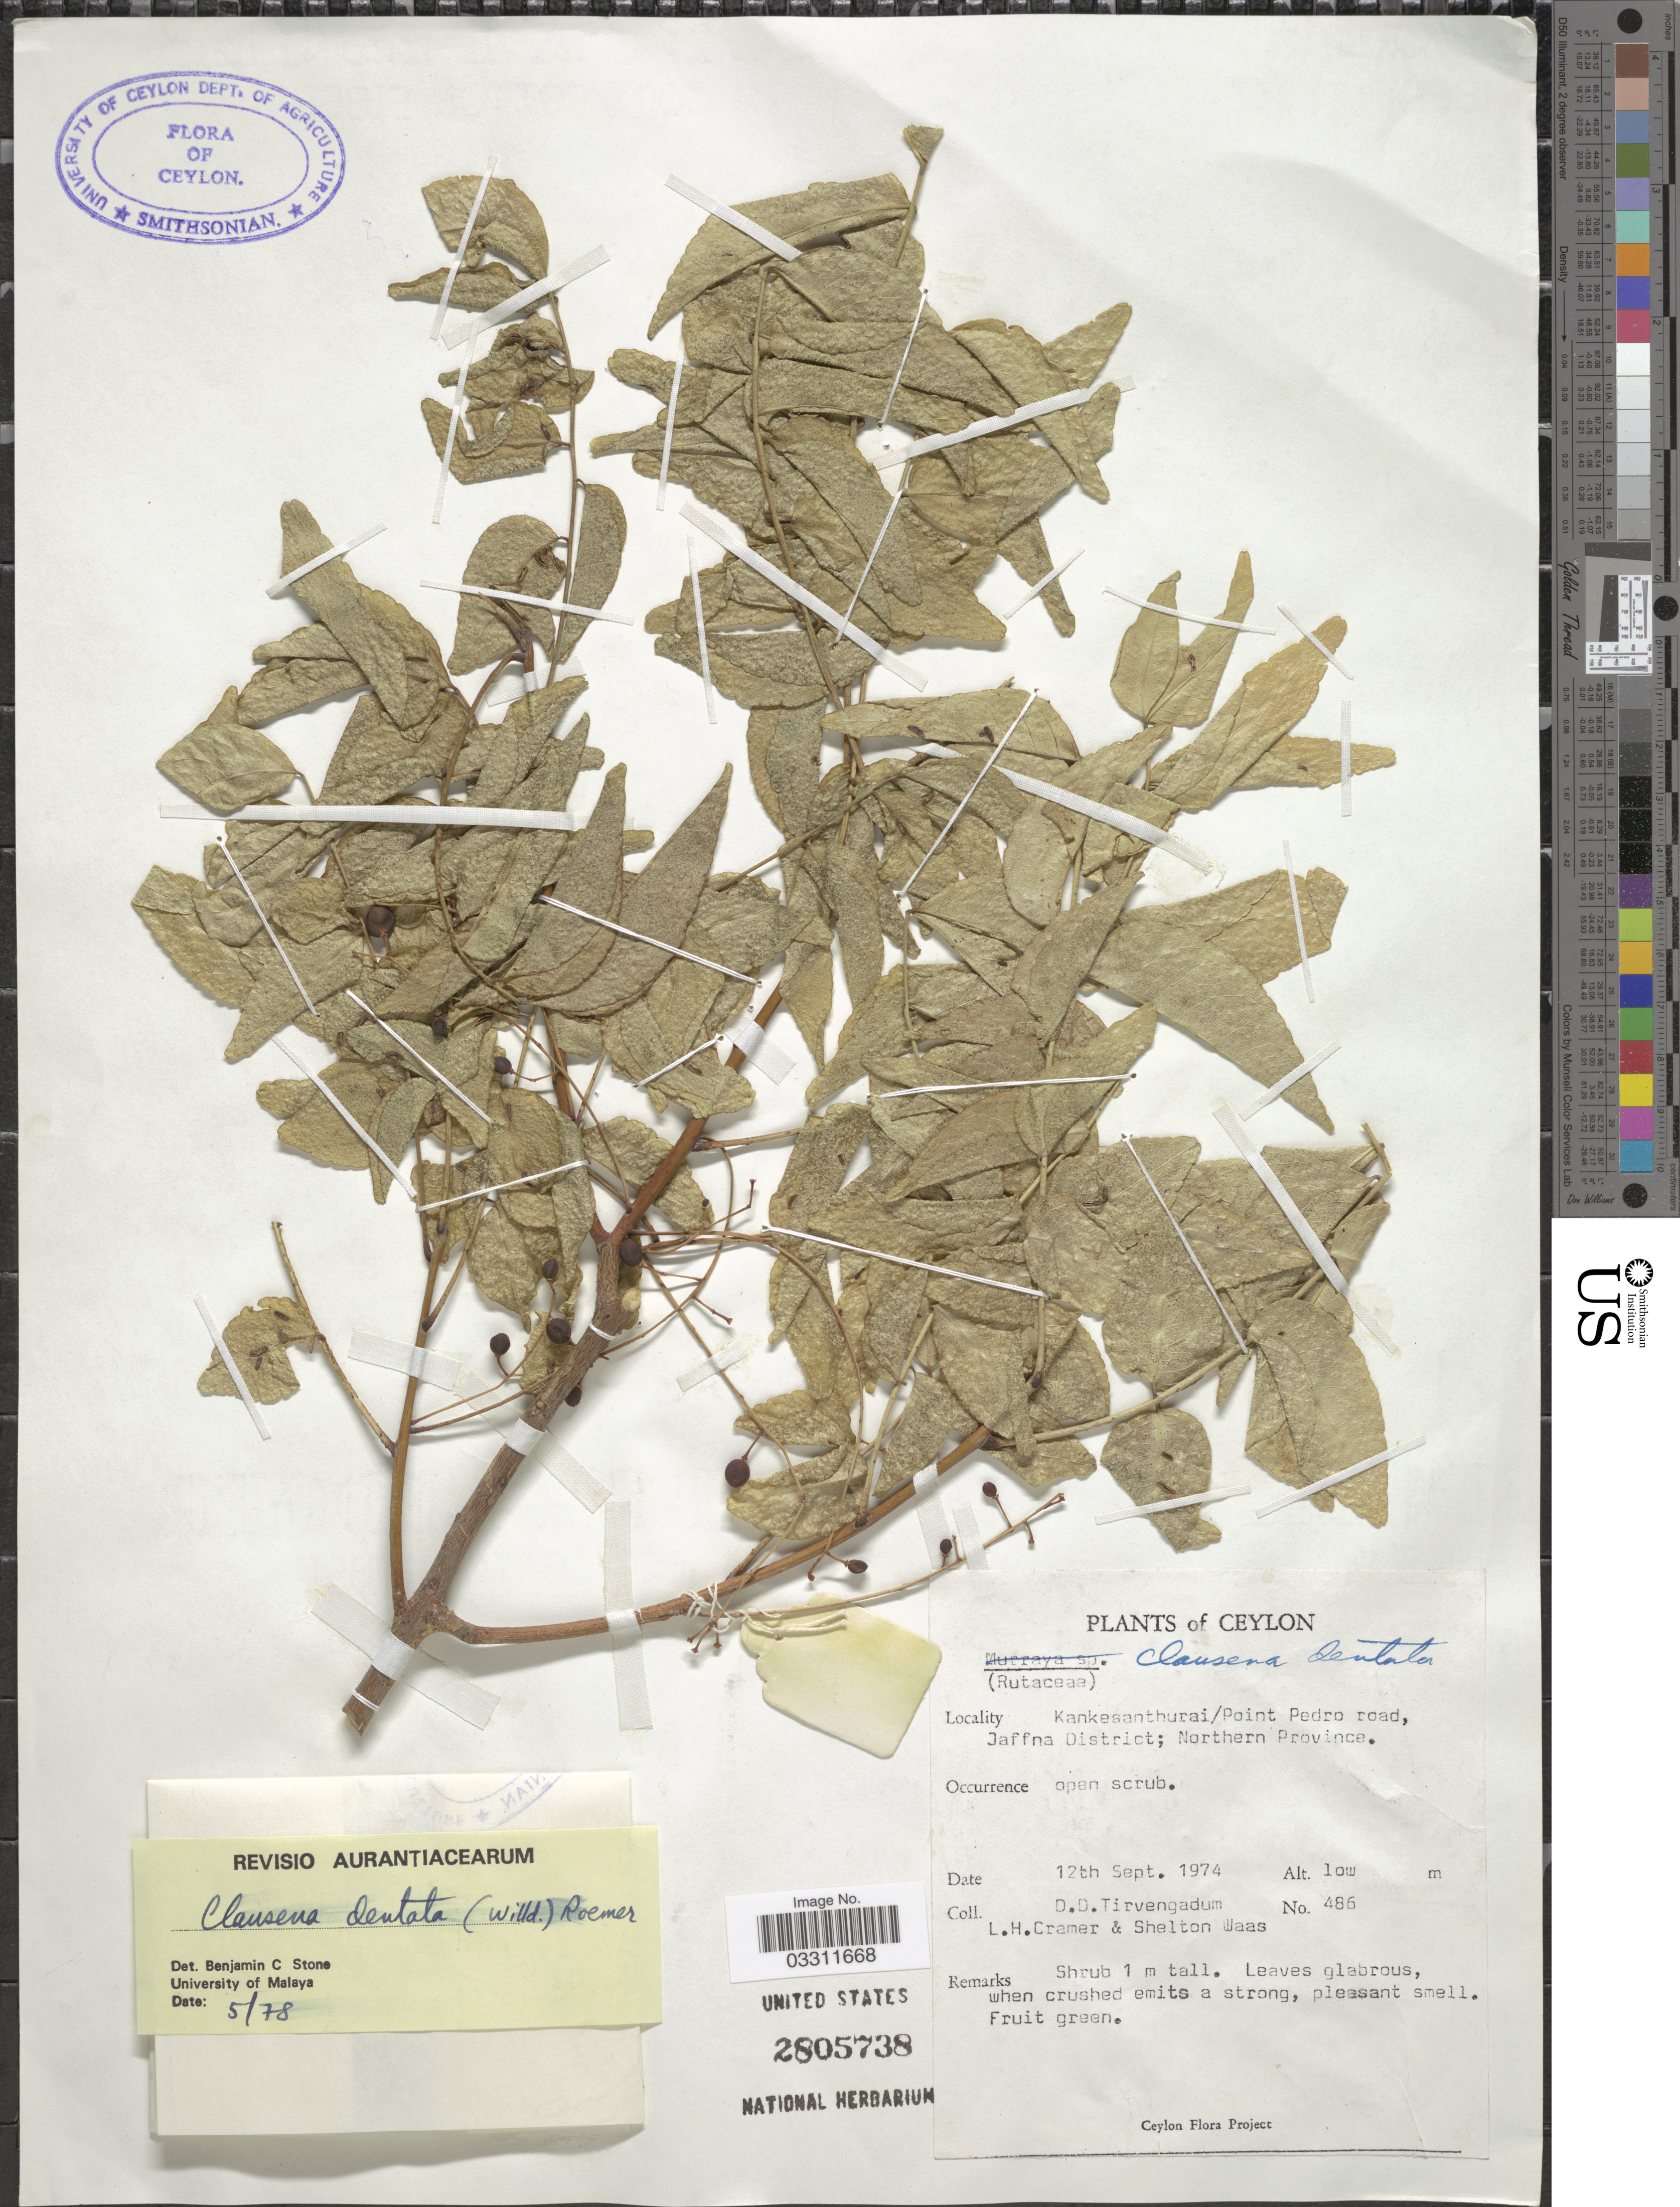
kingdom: Plantae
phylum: Tracheophyta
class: Magnoliopsida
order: Sapindales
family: Rutaceae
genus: Clausena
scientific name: Clausena anisata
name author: (Willd.) Benth.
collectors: D. Tirvengadum, L. H. Cramer & S. Waas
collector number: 486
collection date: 1974-09-12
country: Sri Lanka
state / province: Northern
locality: Ceylon. Kankesanthurai/ Point Pedro road, Jaffna District.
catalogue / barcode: US 2805738